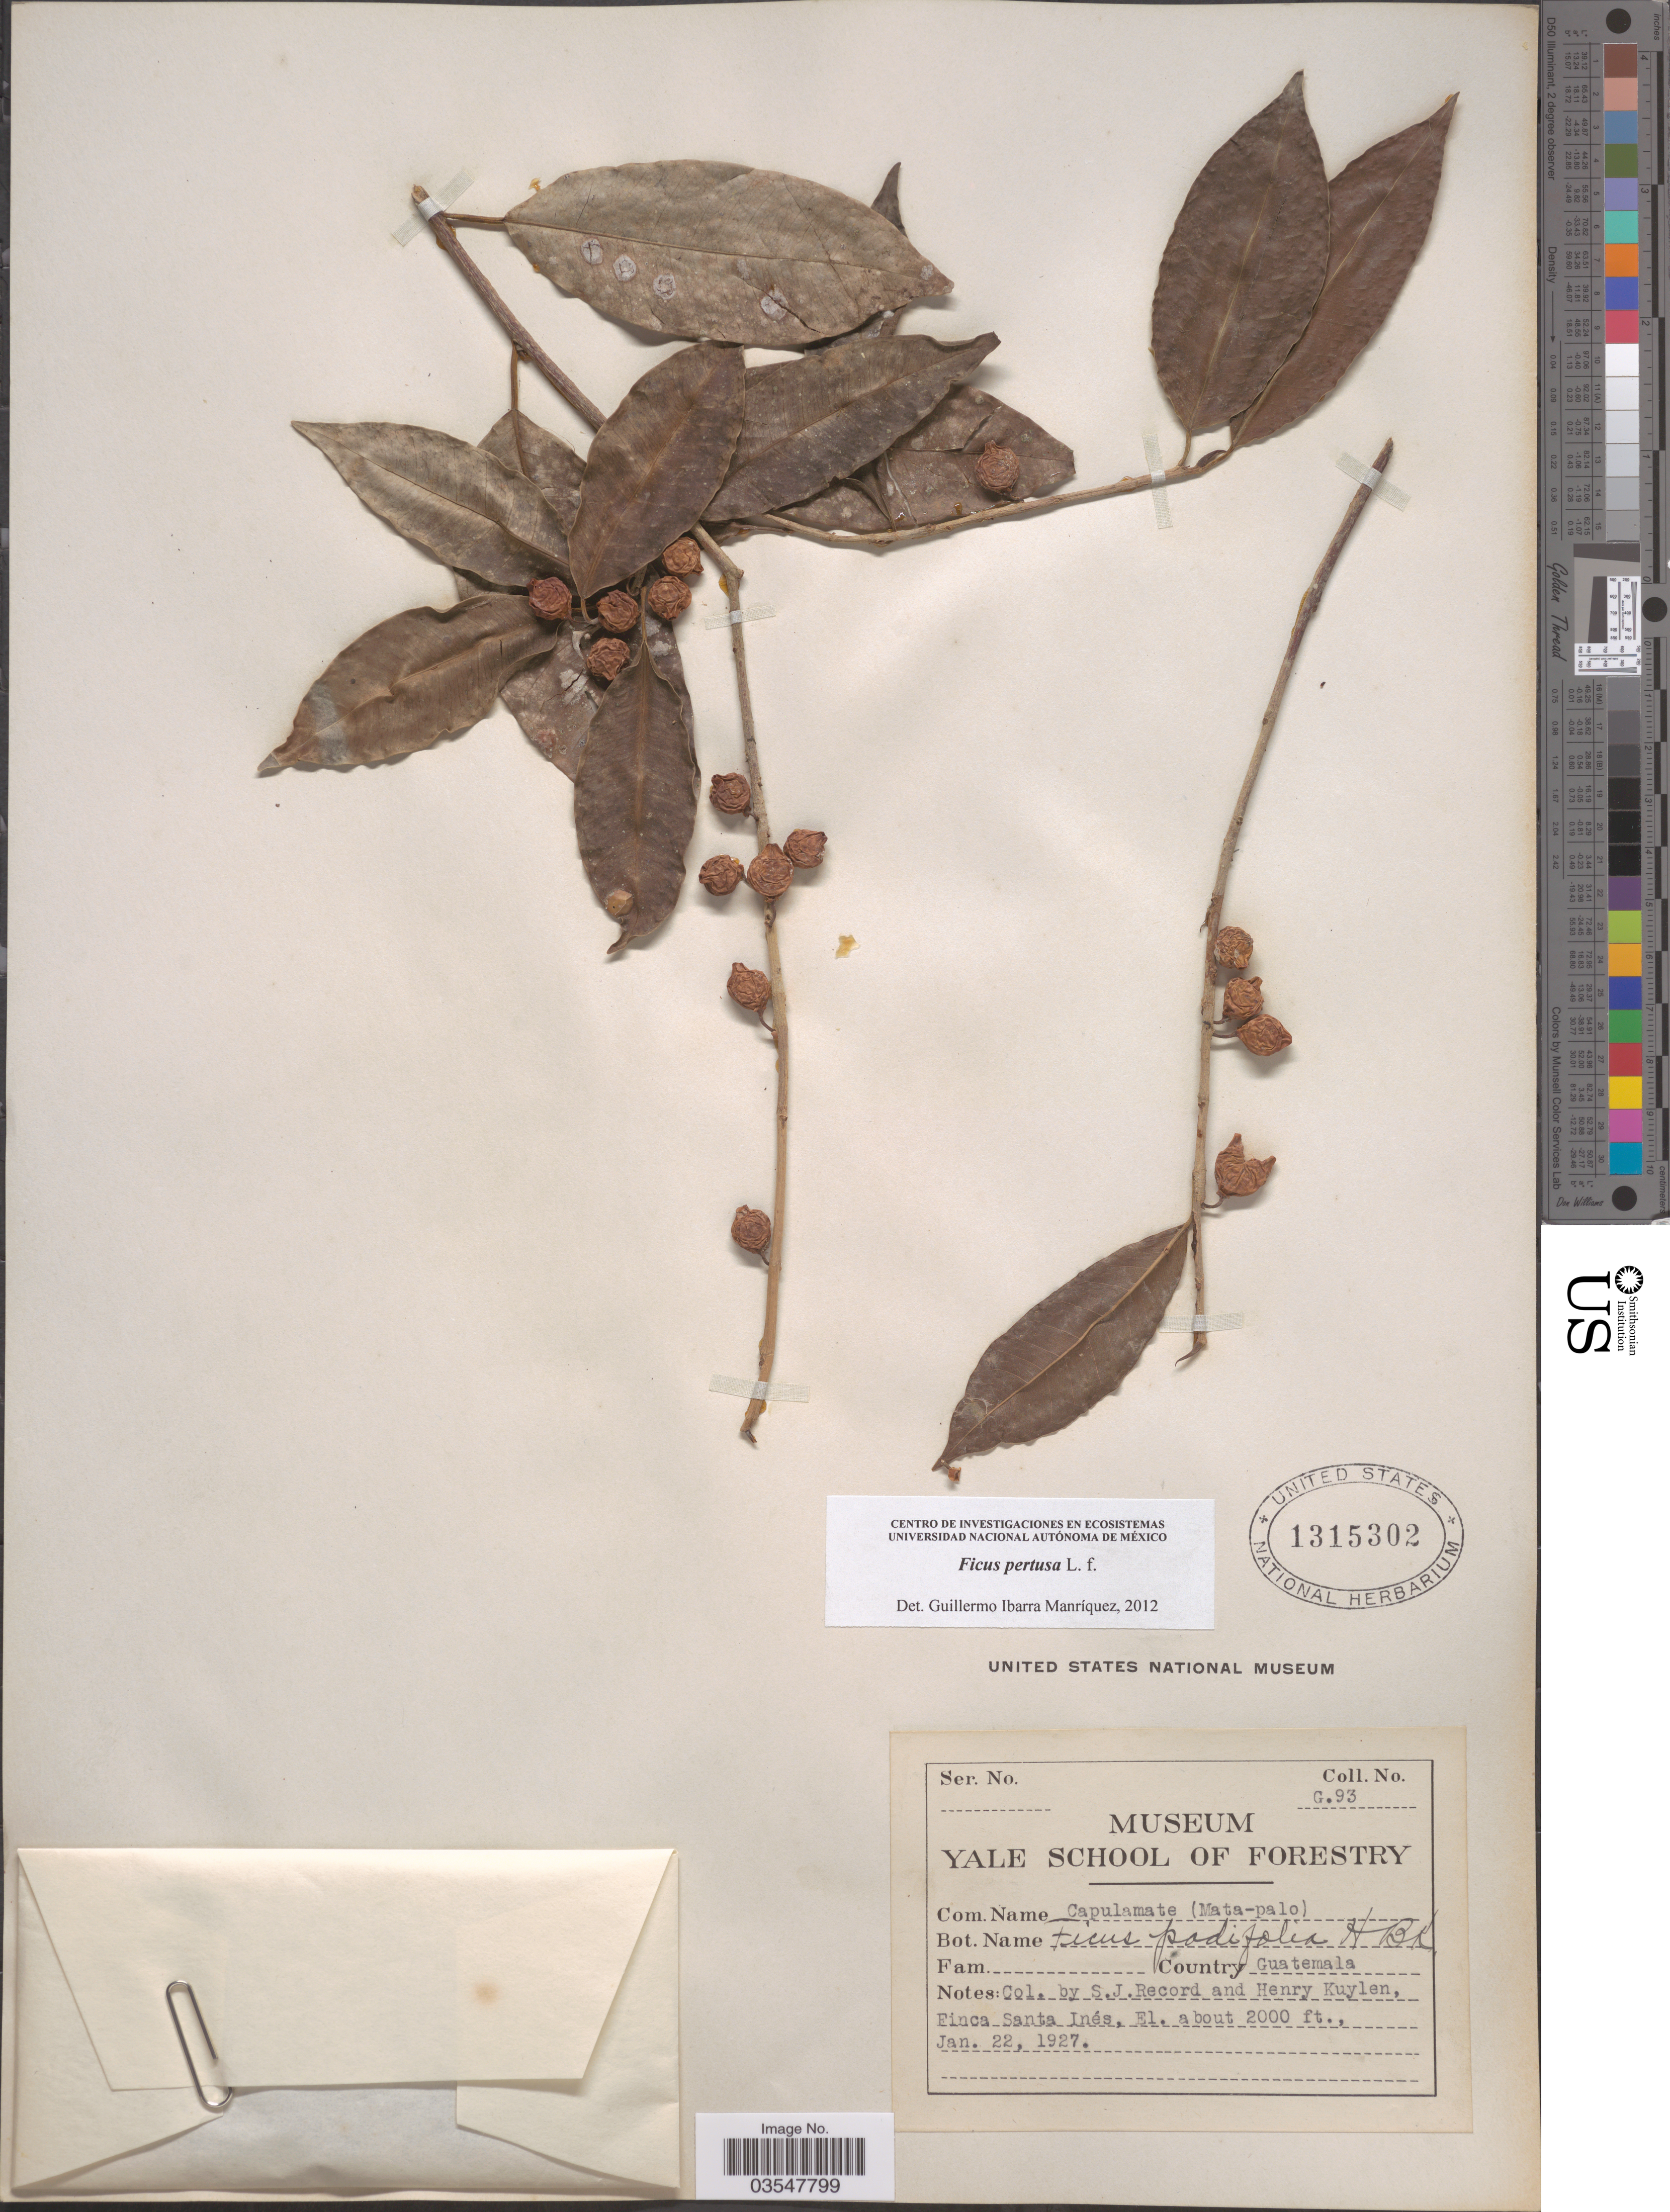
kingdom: Plantae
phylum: Tracheophyta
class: Magnoliopsida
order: Rosales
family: Moraceae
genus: Ficus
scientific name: Ficus pertusa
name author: L. f.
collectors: S. J. Record & H. Kuylen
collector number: G93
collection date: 1927-01-22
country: Guatemala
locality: Finca Santa Inés.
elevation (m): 610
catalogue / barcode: US 1315302